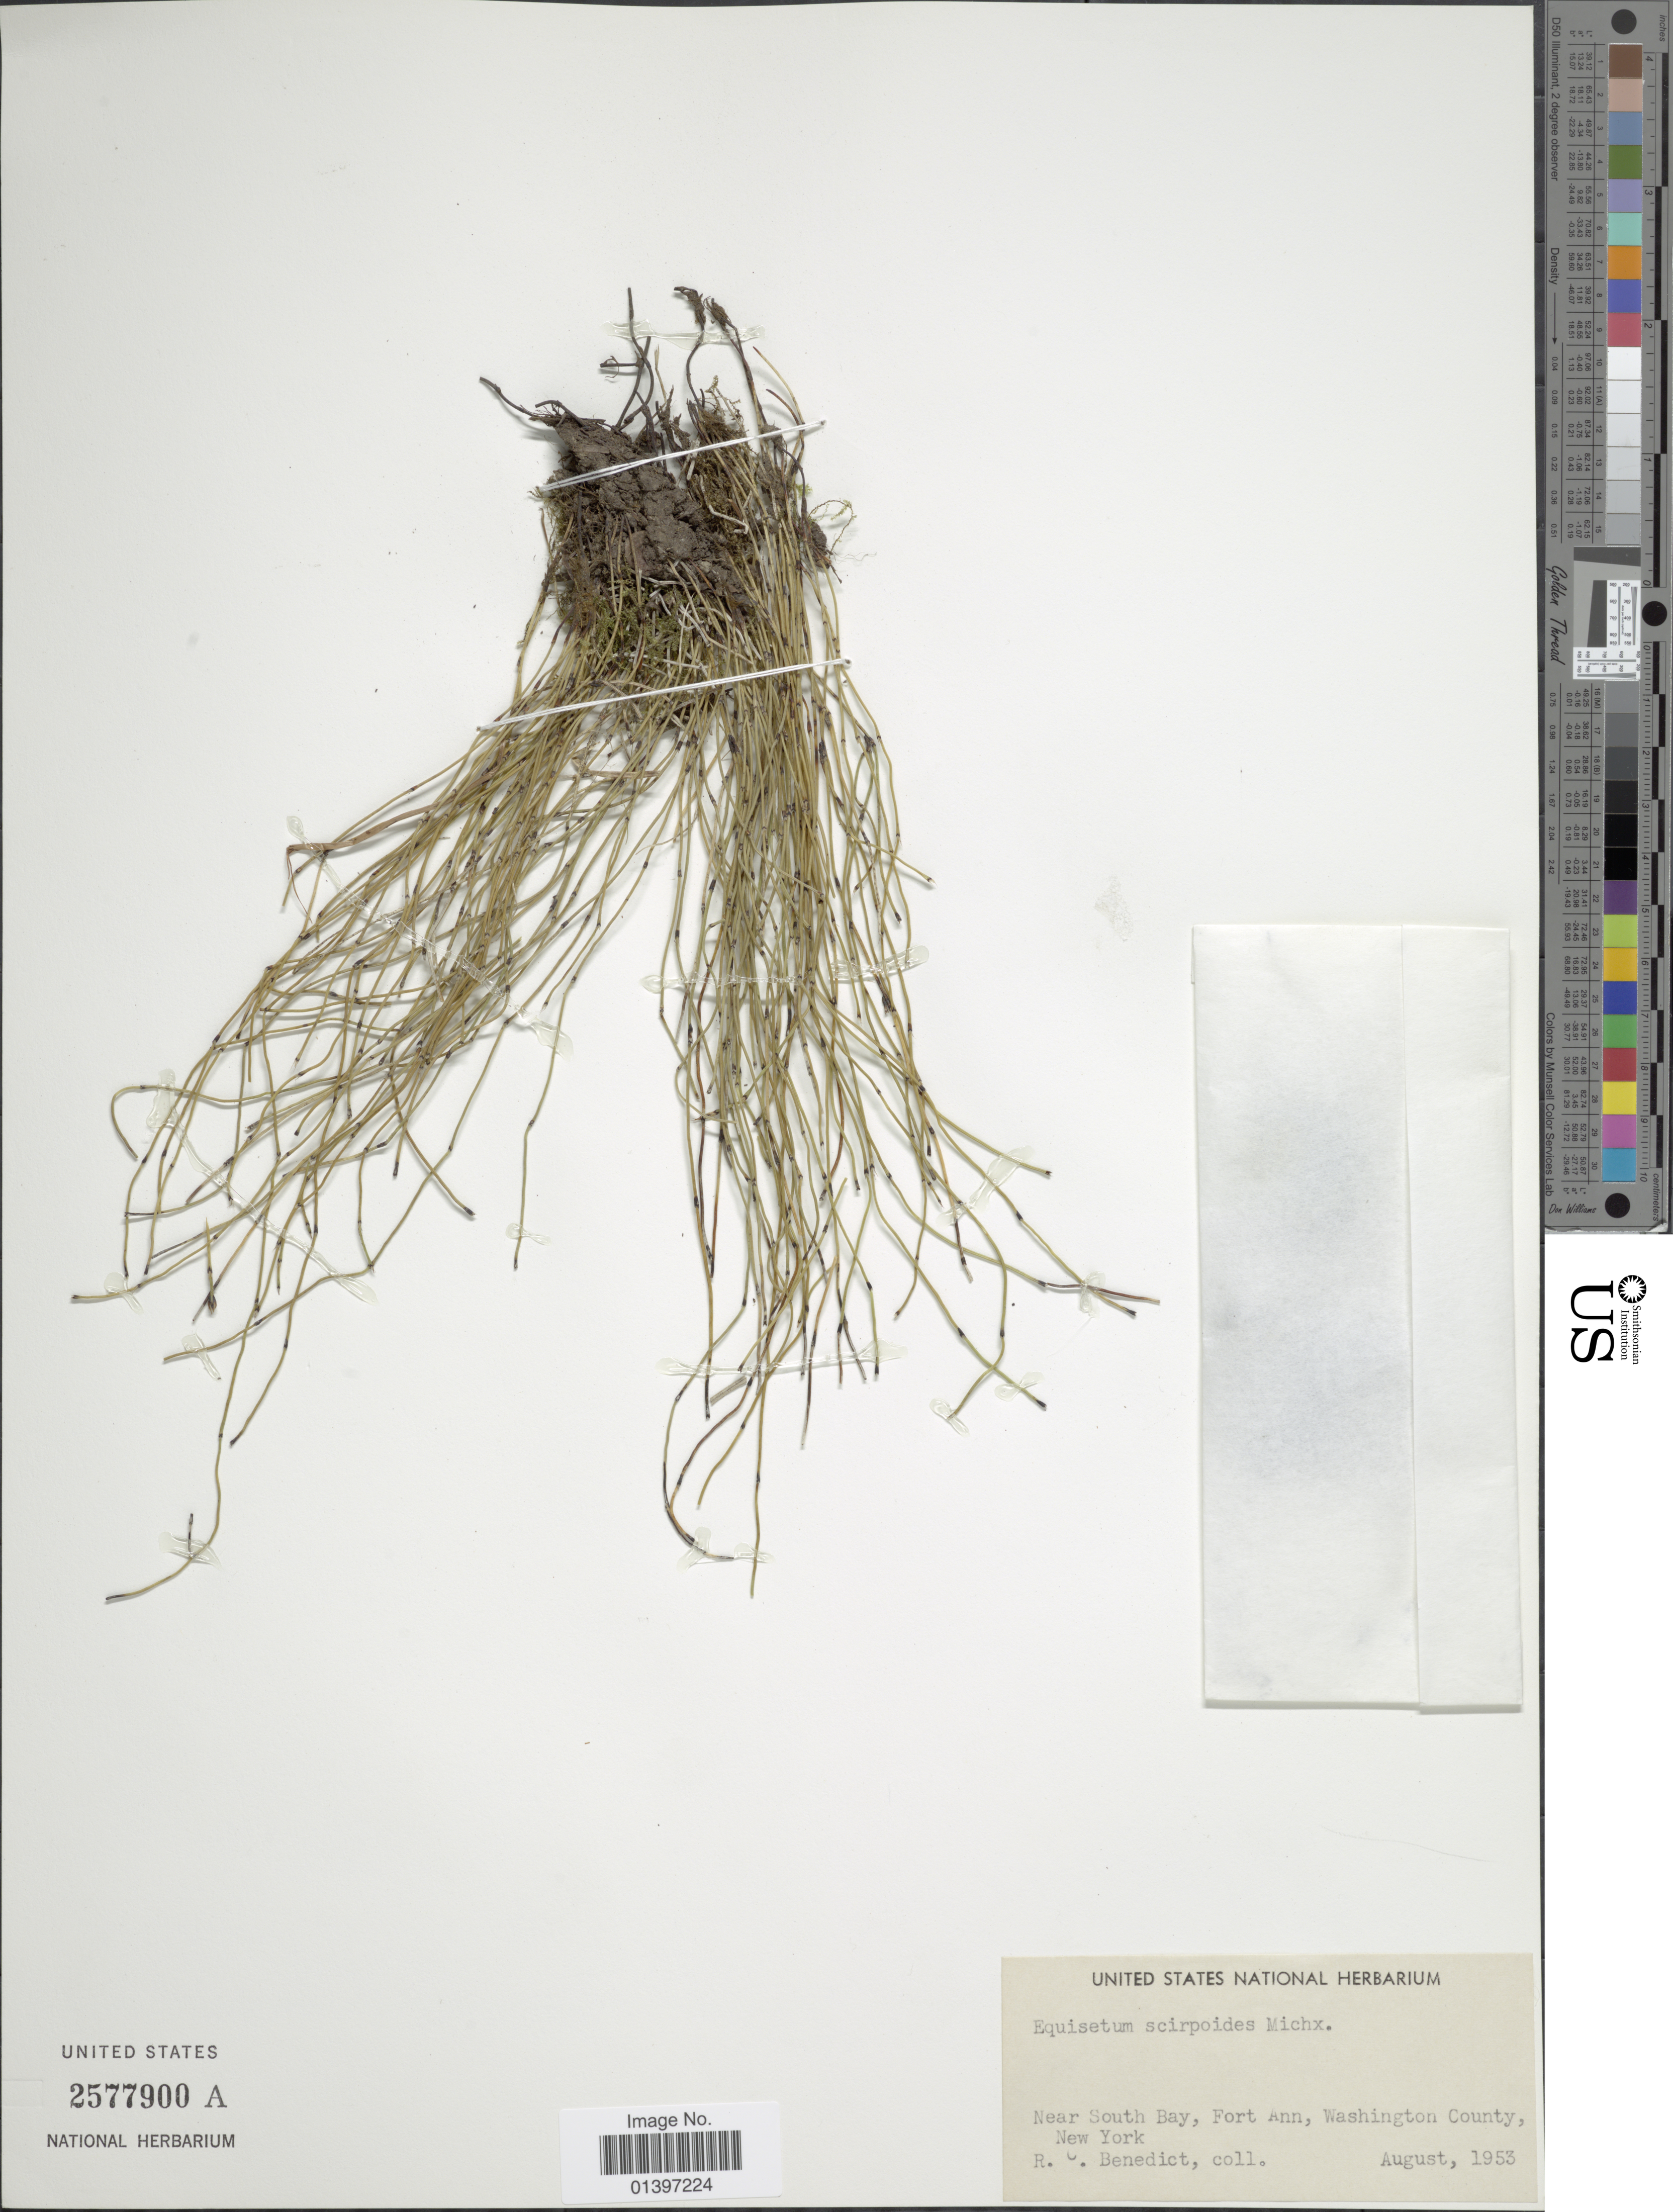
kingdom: Plantae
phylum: Tracheophyta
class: Polypodiopsida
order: Equisetales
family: Equisetaceae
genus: Equisetum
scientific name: Equisetum scirpoides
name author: Michx.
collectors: R. C. Benedict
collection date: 1953-08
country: United States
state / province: New York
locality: Near South bay, Fort Ann, Washington County,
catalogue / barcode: US 2577900A